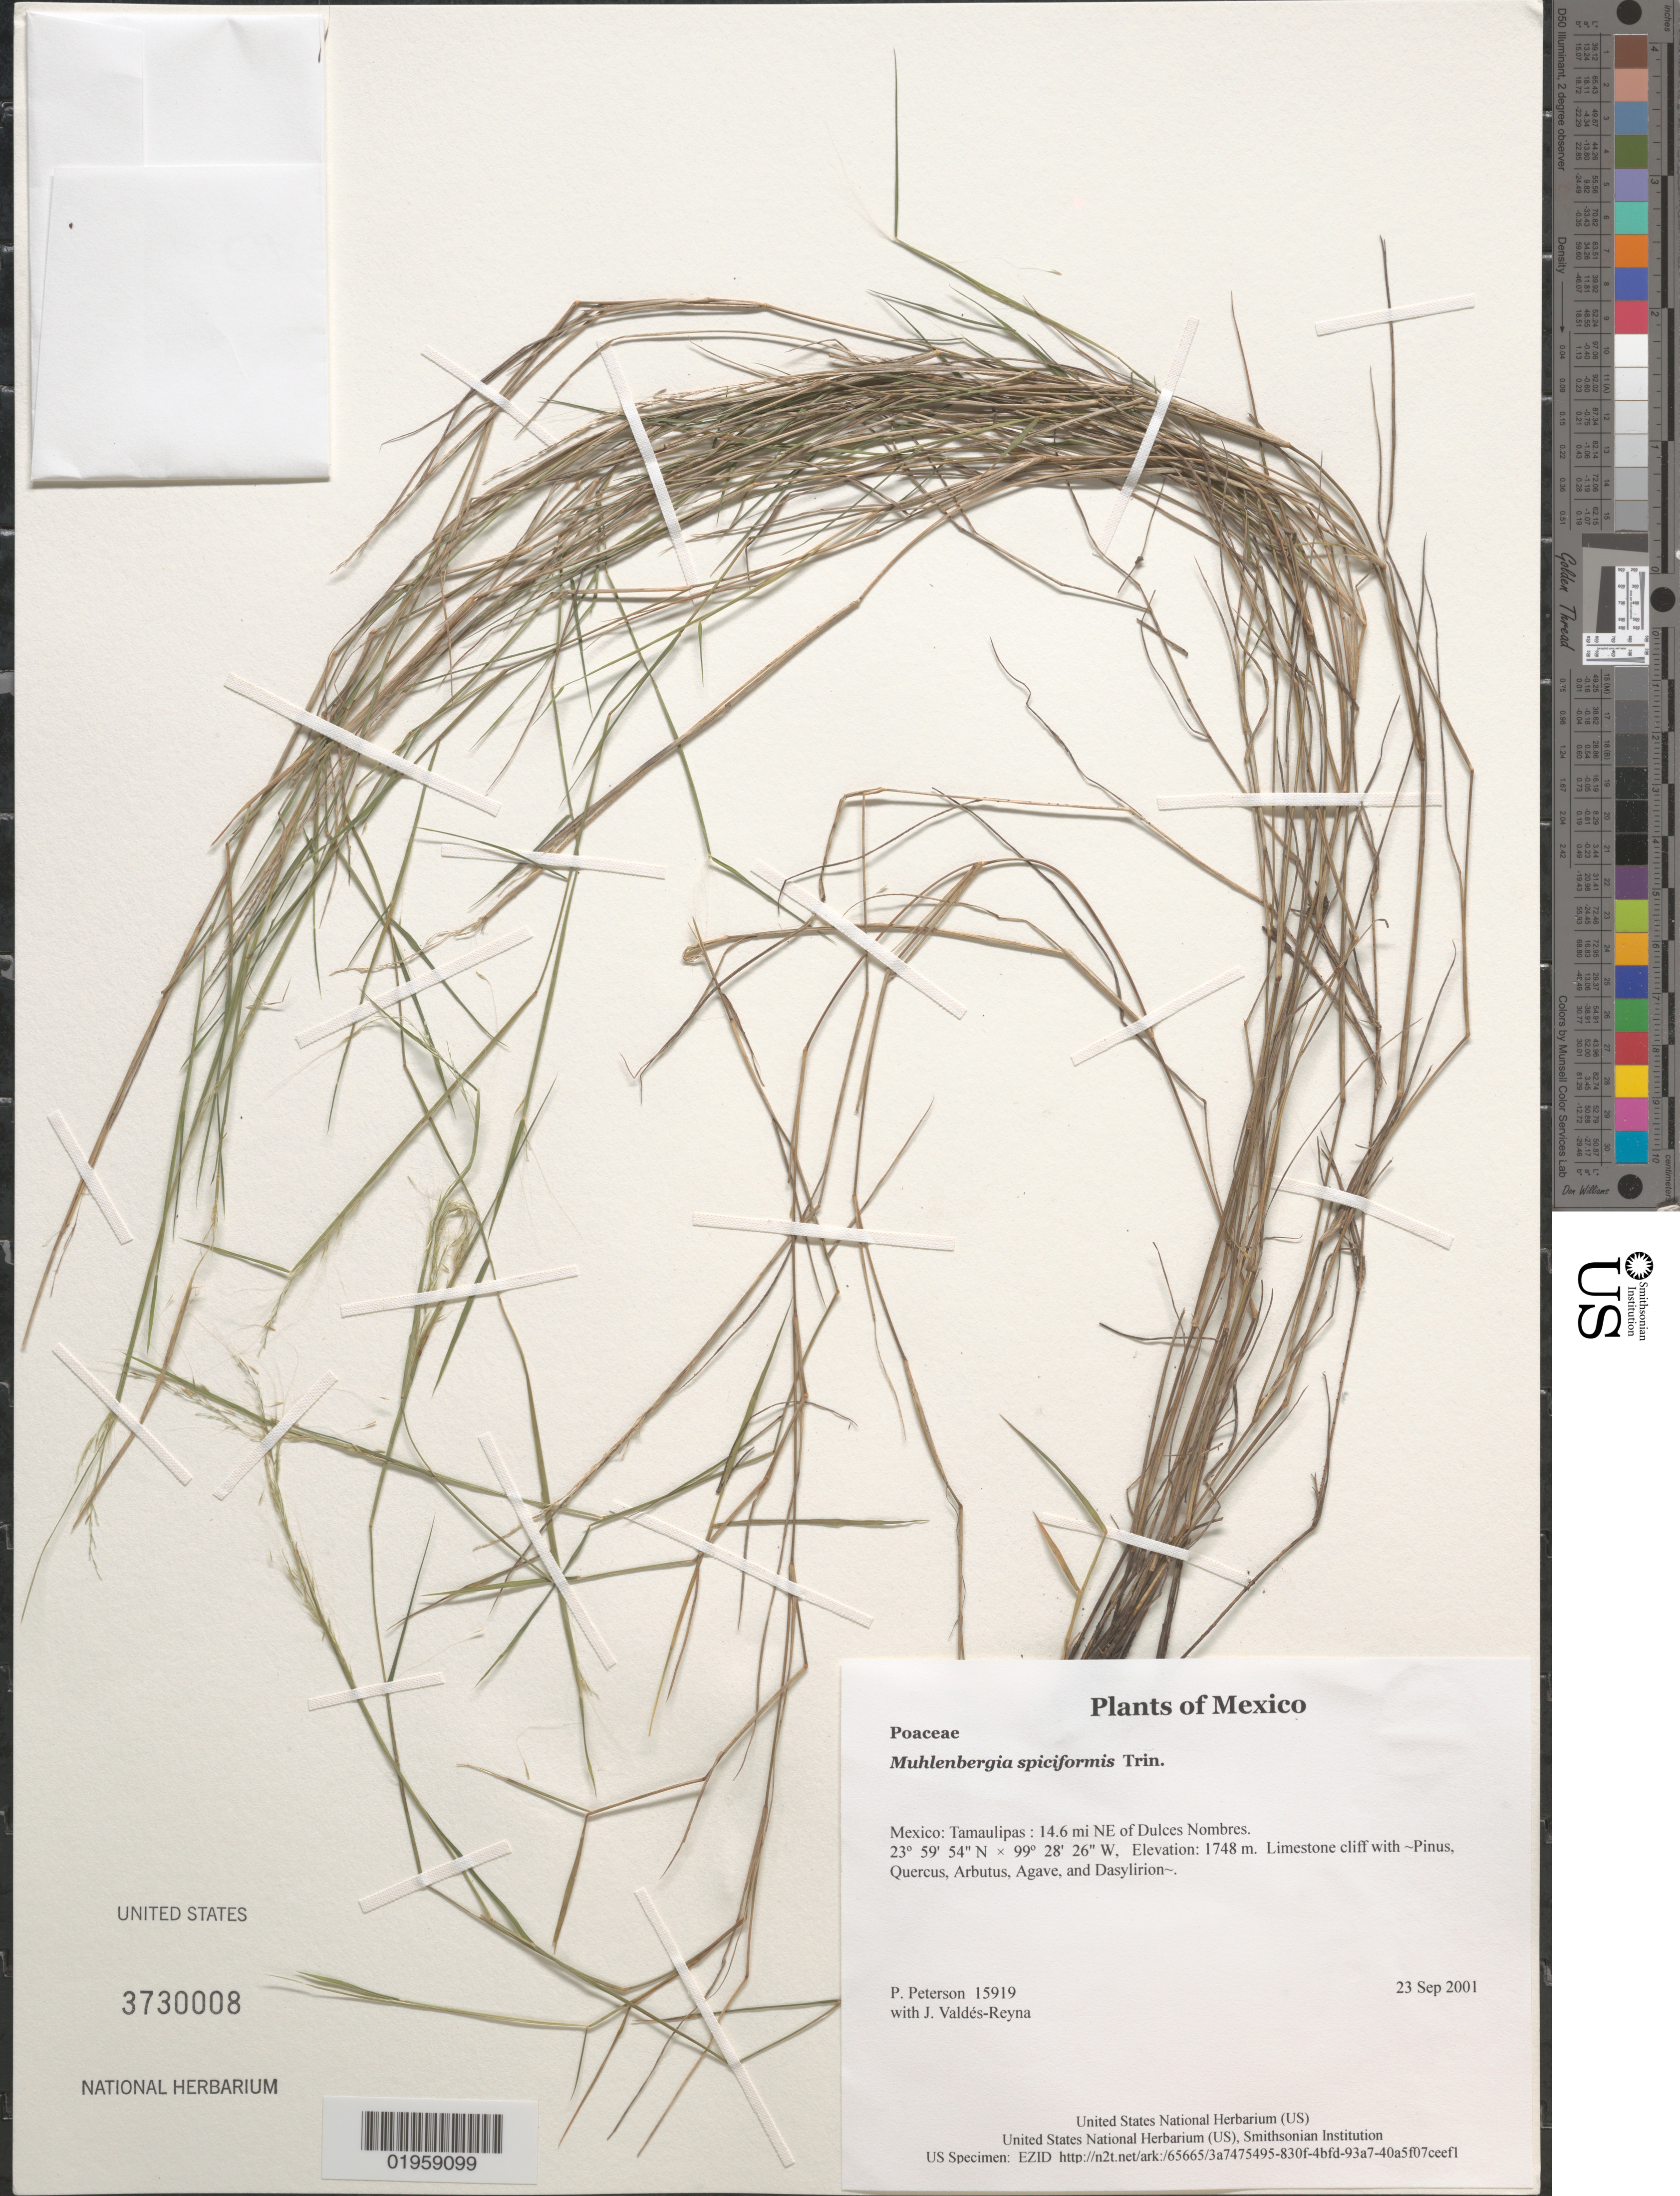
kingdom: Plantae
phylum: Tracheophyta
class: Liliopsida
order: Poales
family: Poaceae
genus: Muhlenbergia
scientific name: Muhlenbergia spiciformis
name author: Trin.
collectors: P. M. Peterson & J. Valdés-Reyna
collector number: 15919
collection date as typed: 23 Sep 2001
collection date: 2001-09-23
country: Mexico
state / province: Tamaulipas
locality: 14.6 mi NE of Dulces Nombres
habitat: Limestone cliff with ~Pinus, Quercus, Arbutus, Agave, and Dasylirion~.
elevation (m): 1748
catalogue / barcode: US 3730008